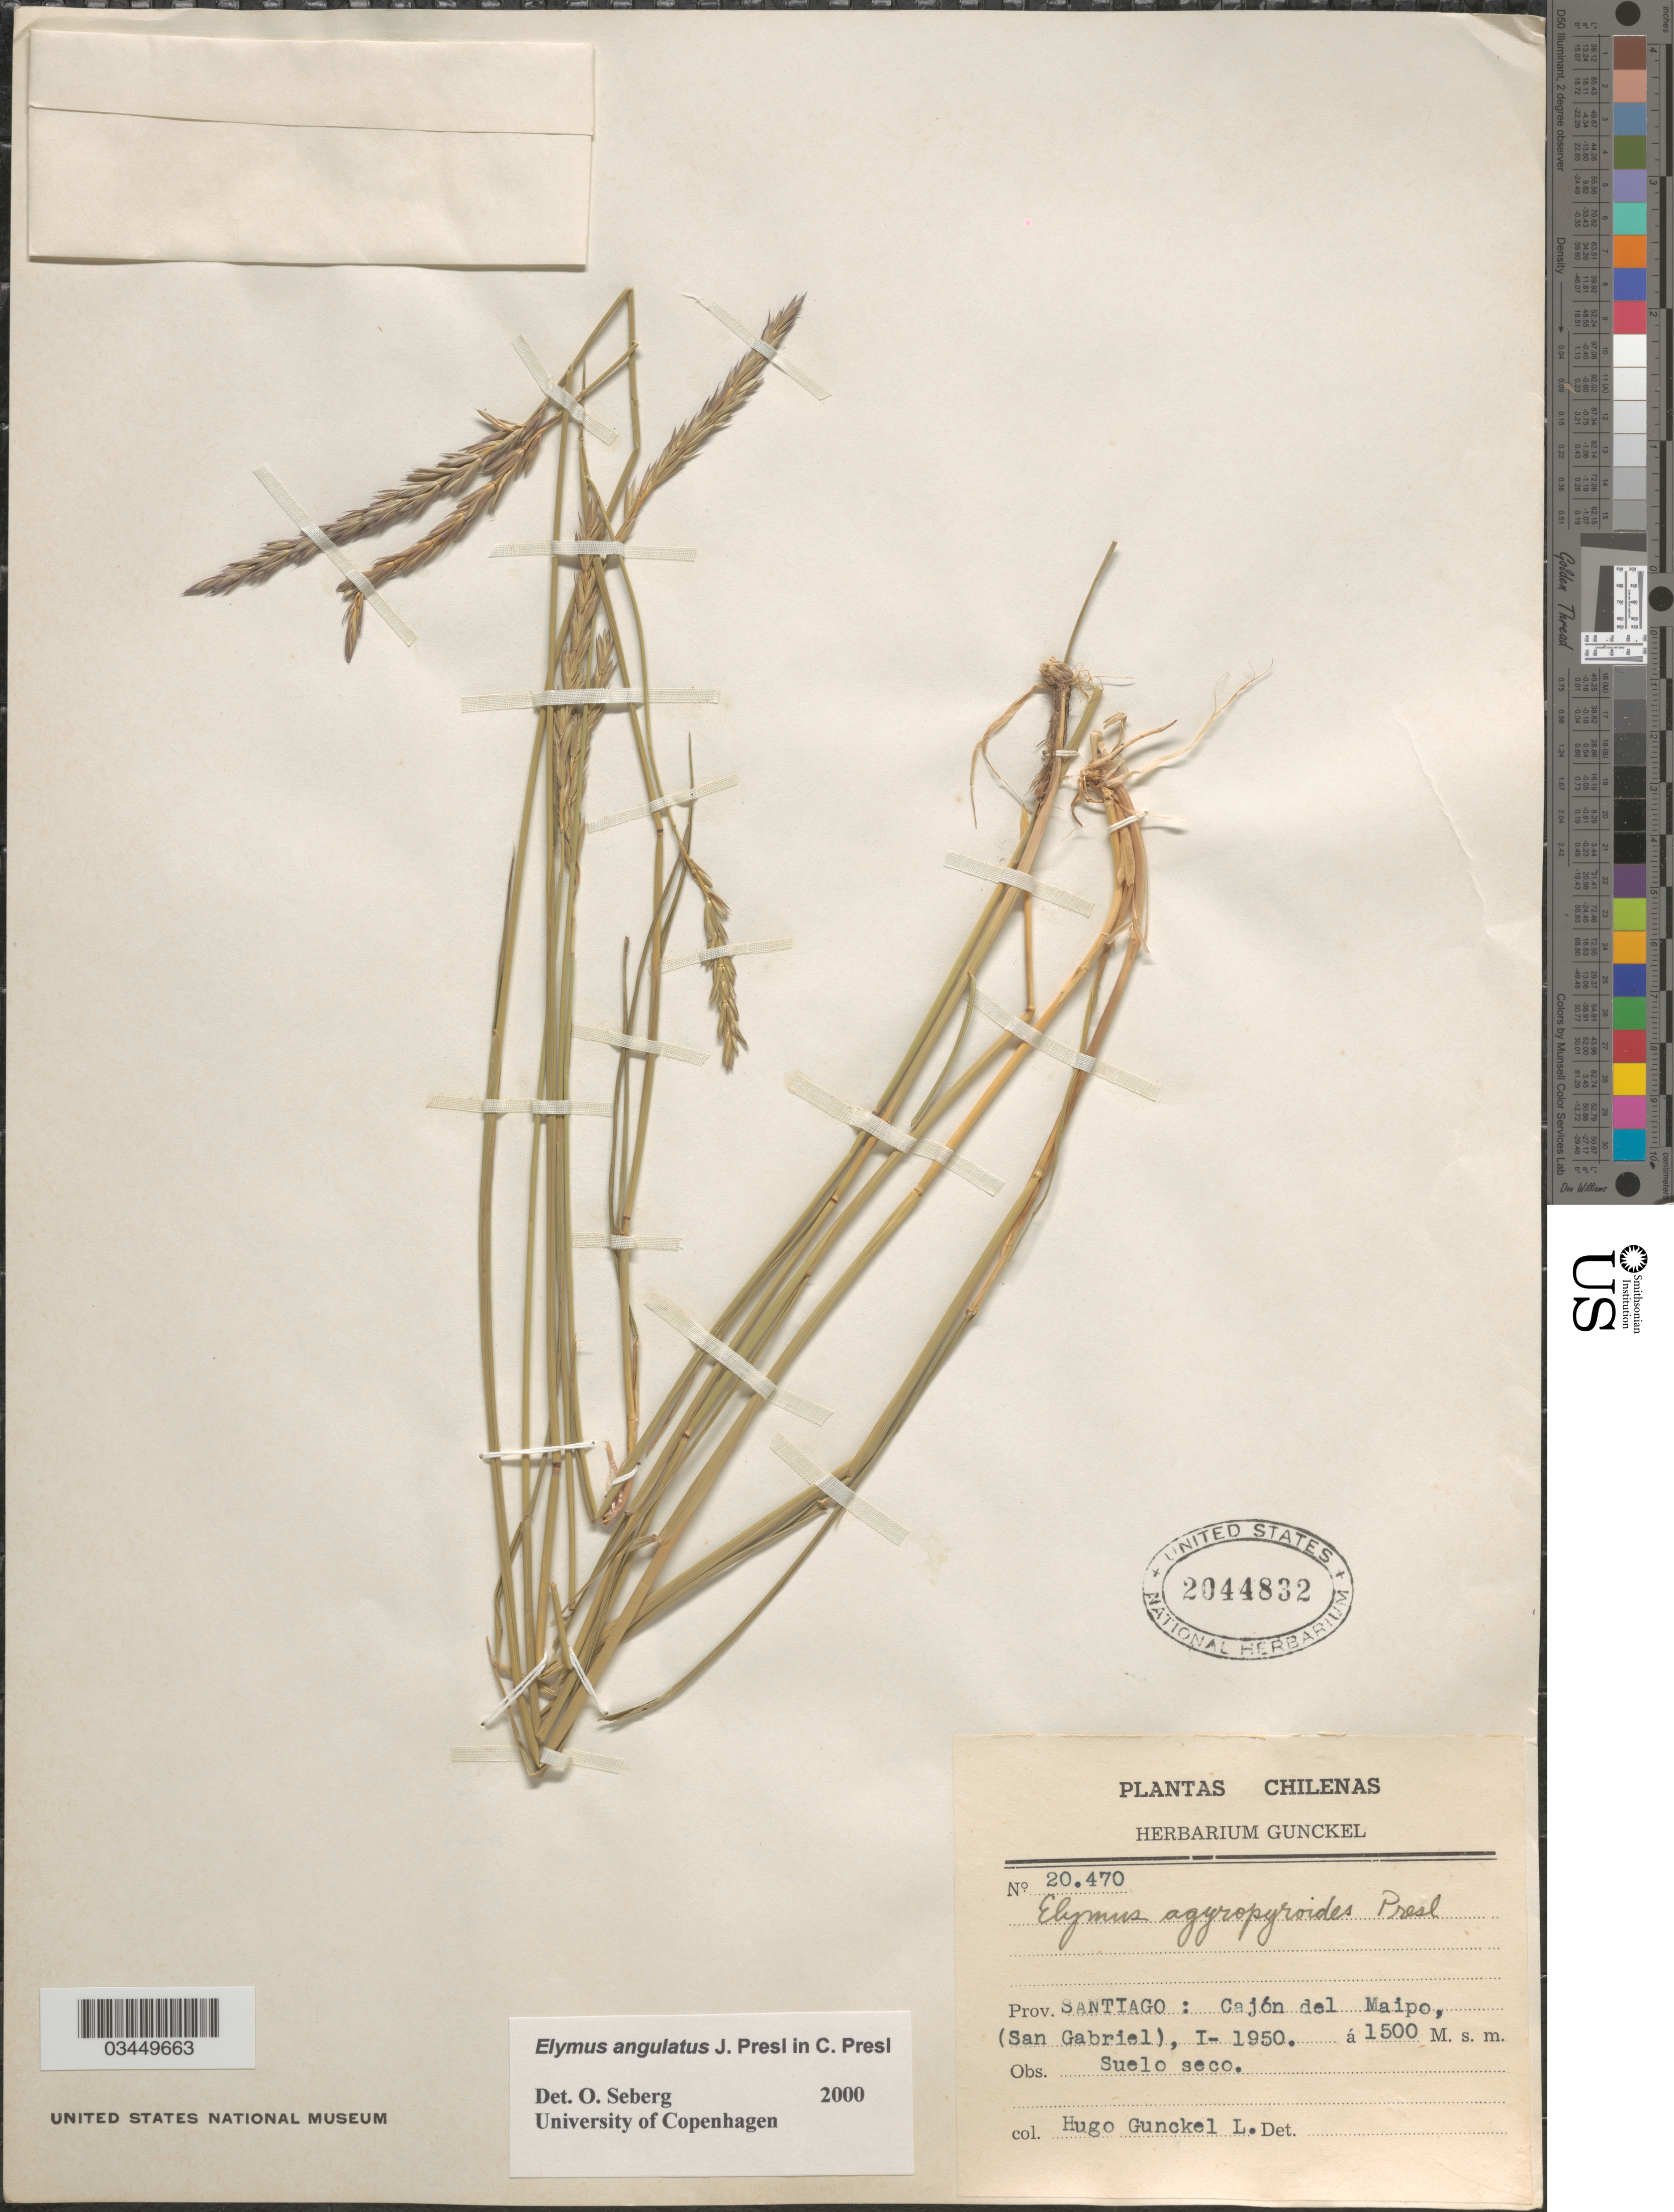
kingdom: Plantae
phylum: Tracheophyta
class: Liliopsida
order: Poales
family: Poaceae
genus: Elymus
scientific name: Elymus angulatus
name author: J. Presl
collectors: H. Gunckel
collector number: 20470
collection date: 1950-01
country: Chile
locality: Prov. Santiago: Cajón del Maipo (San Gabriel).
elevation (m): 1500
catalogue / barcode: US 2044832